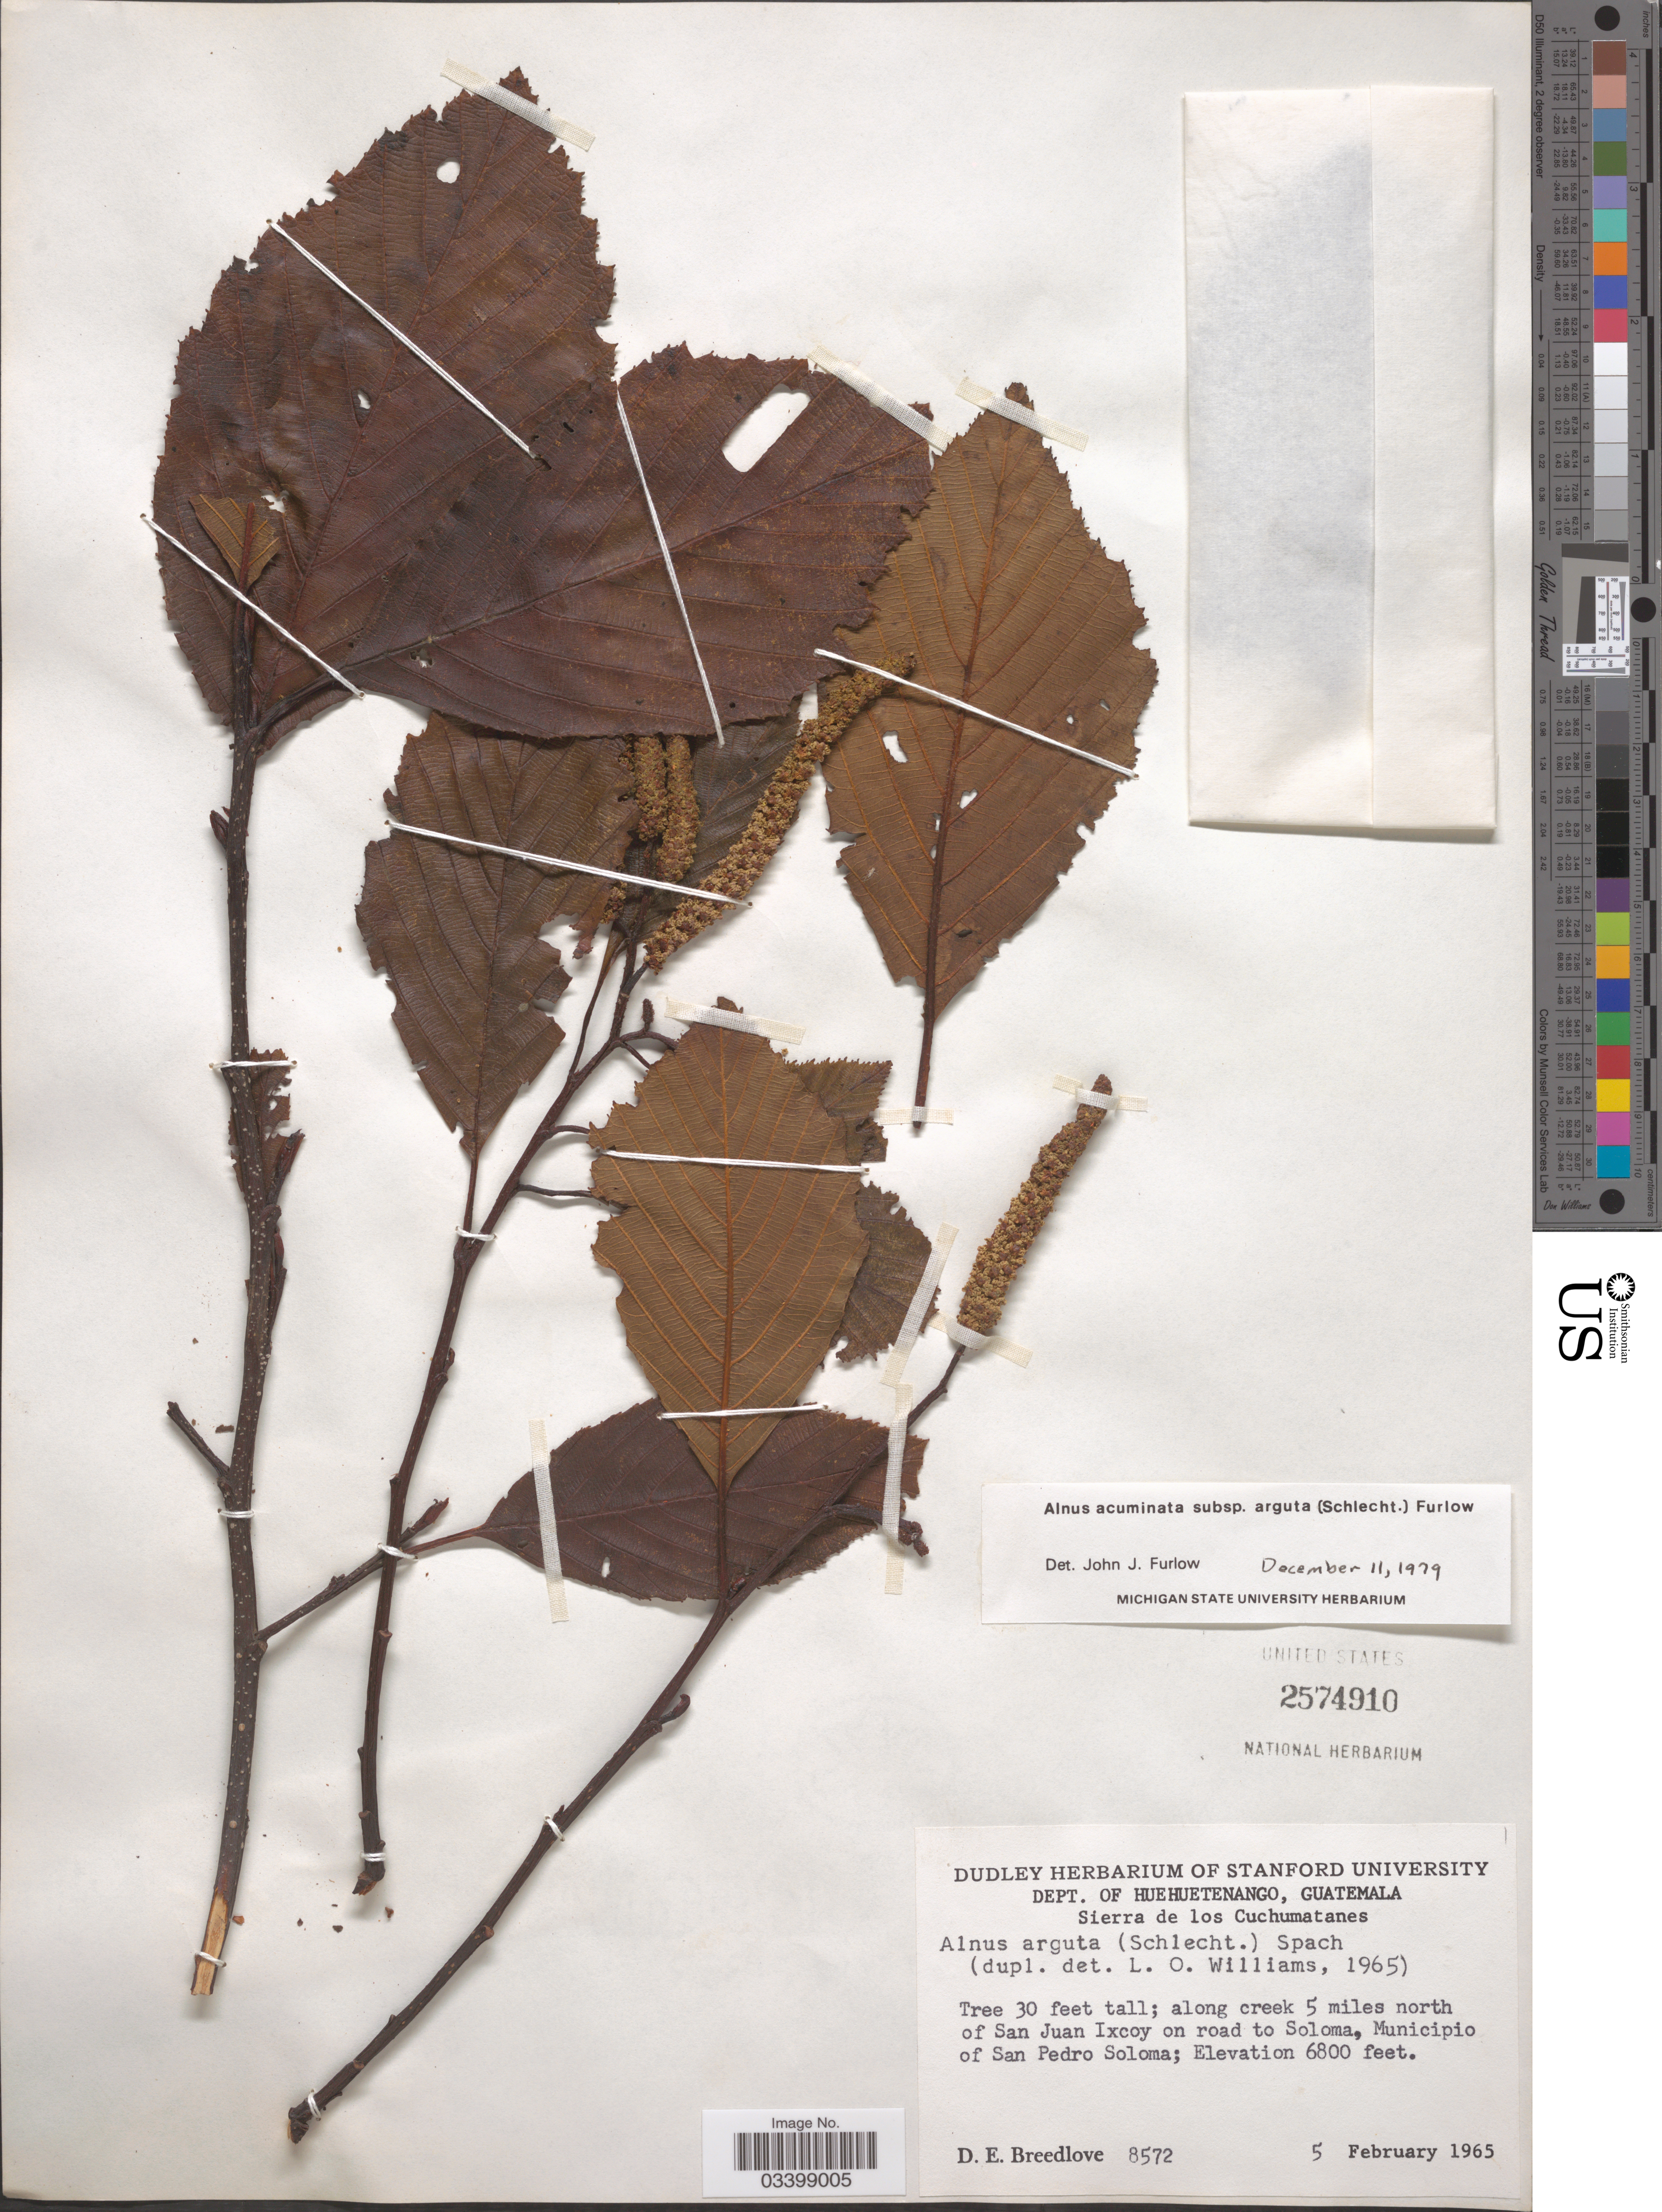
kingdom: Plantae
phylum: Tracheophyta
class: Magnoliopsida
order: Fagales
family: Betulaceae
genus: Alnus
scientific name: Alnus acuminata subsp. arguta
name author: (Schltdl.) Furlow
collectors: D. E. Breedlove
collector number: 8572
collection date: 1965-02-05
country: Guatemala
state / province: Huehuetenango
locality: Dept. of Huehuetenango. Sierra de los Cuchumatanes. along creek 5 miles north of San Juan Ixcoy on road to Soloma, Municipio of San Pedro Soloma.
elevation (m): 2073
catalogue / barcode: US 2574910